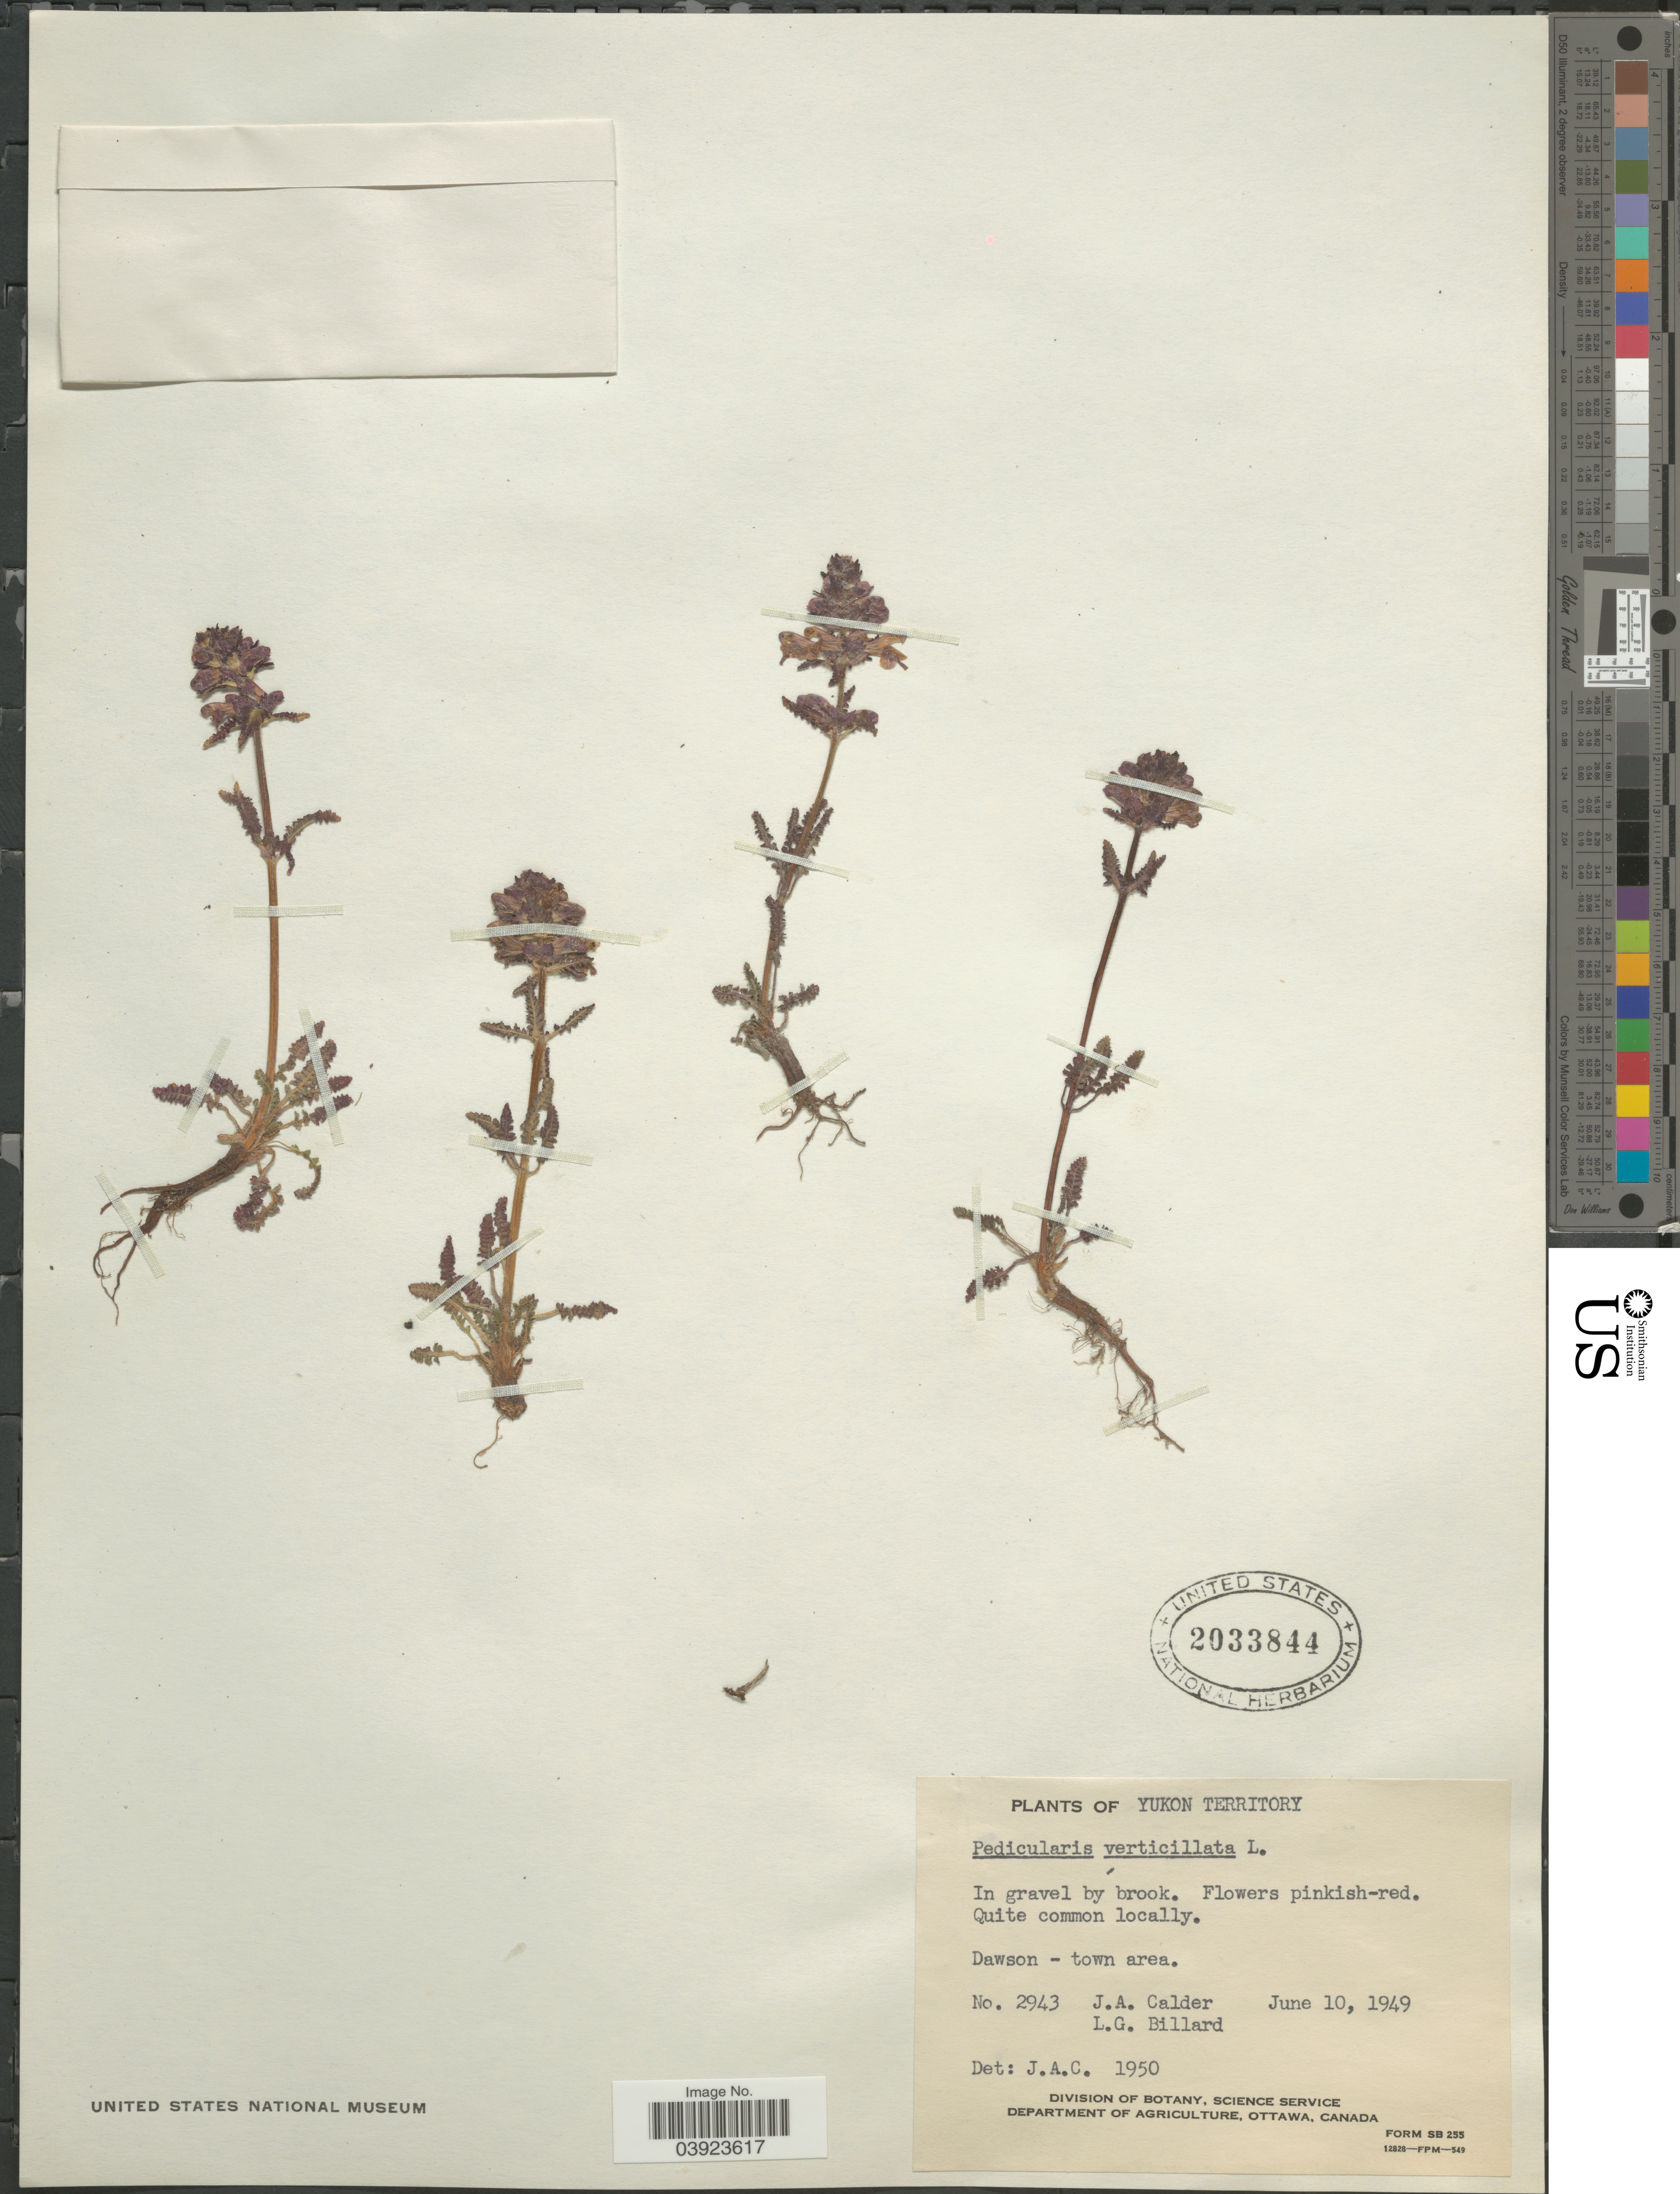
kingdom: Plantae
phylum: Tracheophyta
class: Magnoliopsida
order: Lamiales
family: Orobanchaceae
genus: Pedicularis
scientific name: Pedicularis verticillata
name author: L.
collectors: J. A. Calder & L. Billard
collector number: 2943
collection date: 1949-06-10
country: Canada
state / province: Yukon Territory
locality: Dawson - town area.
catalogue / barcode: US 2033844